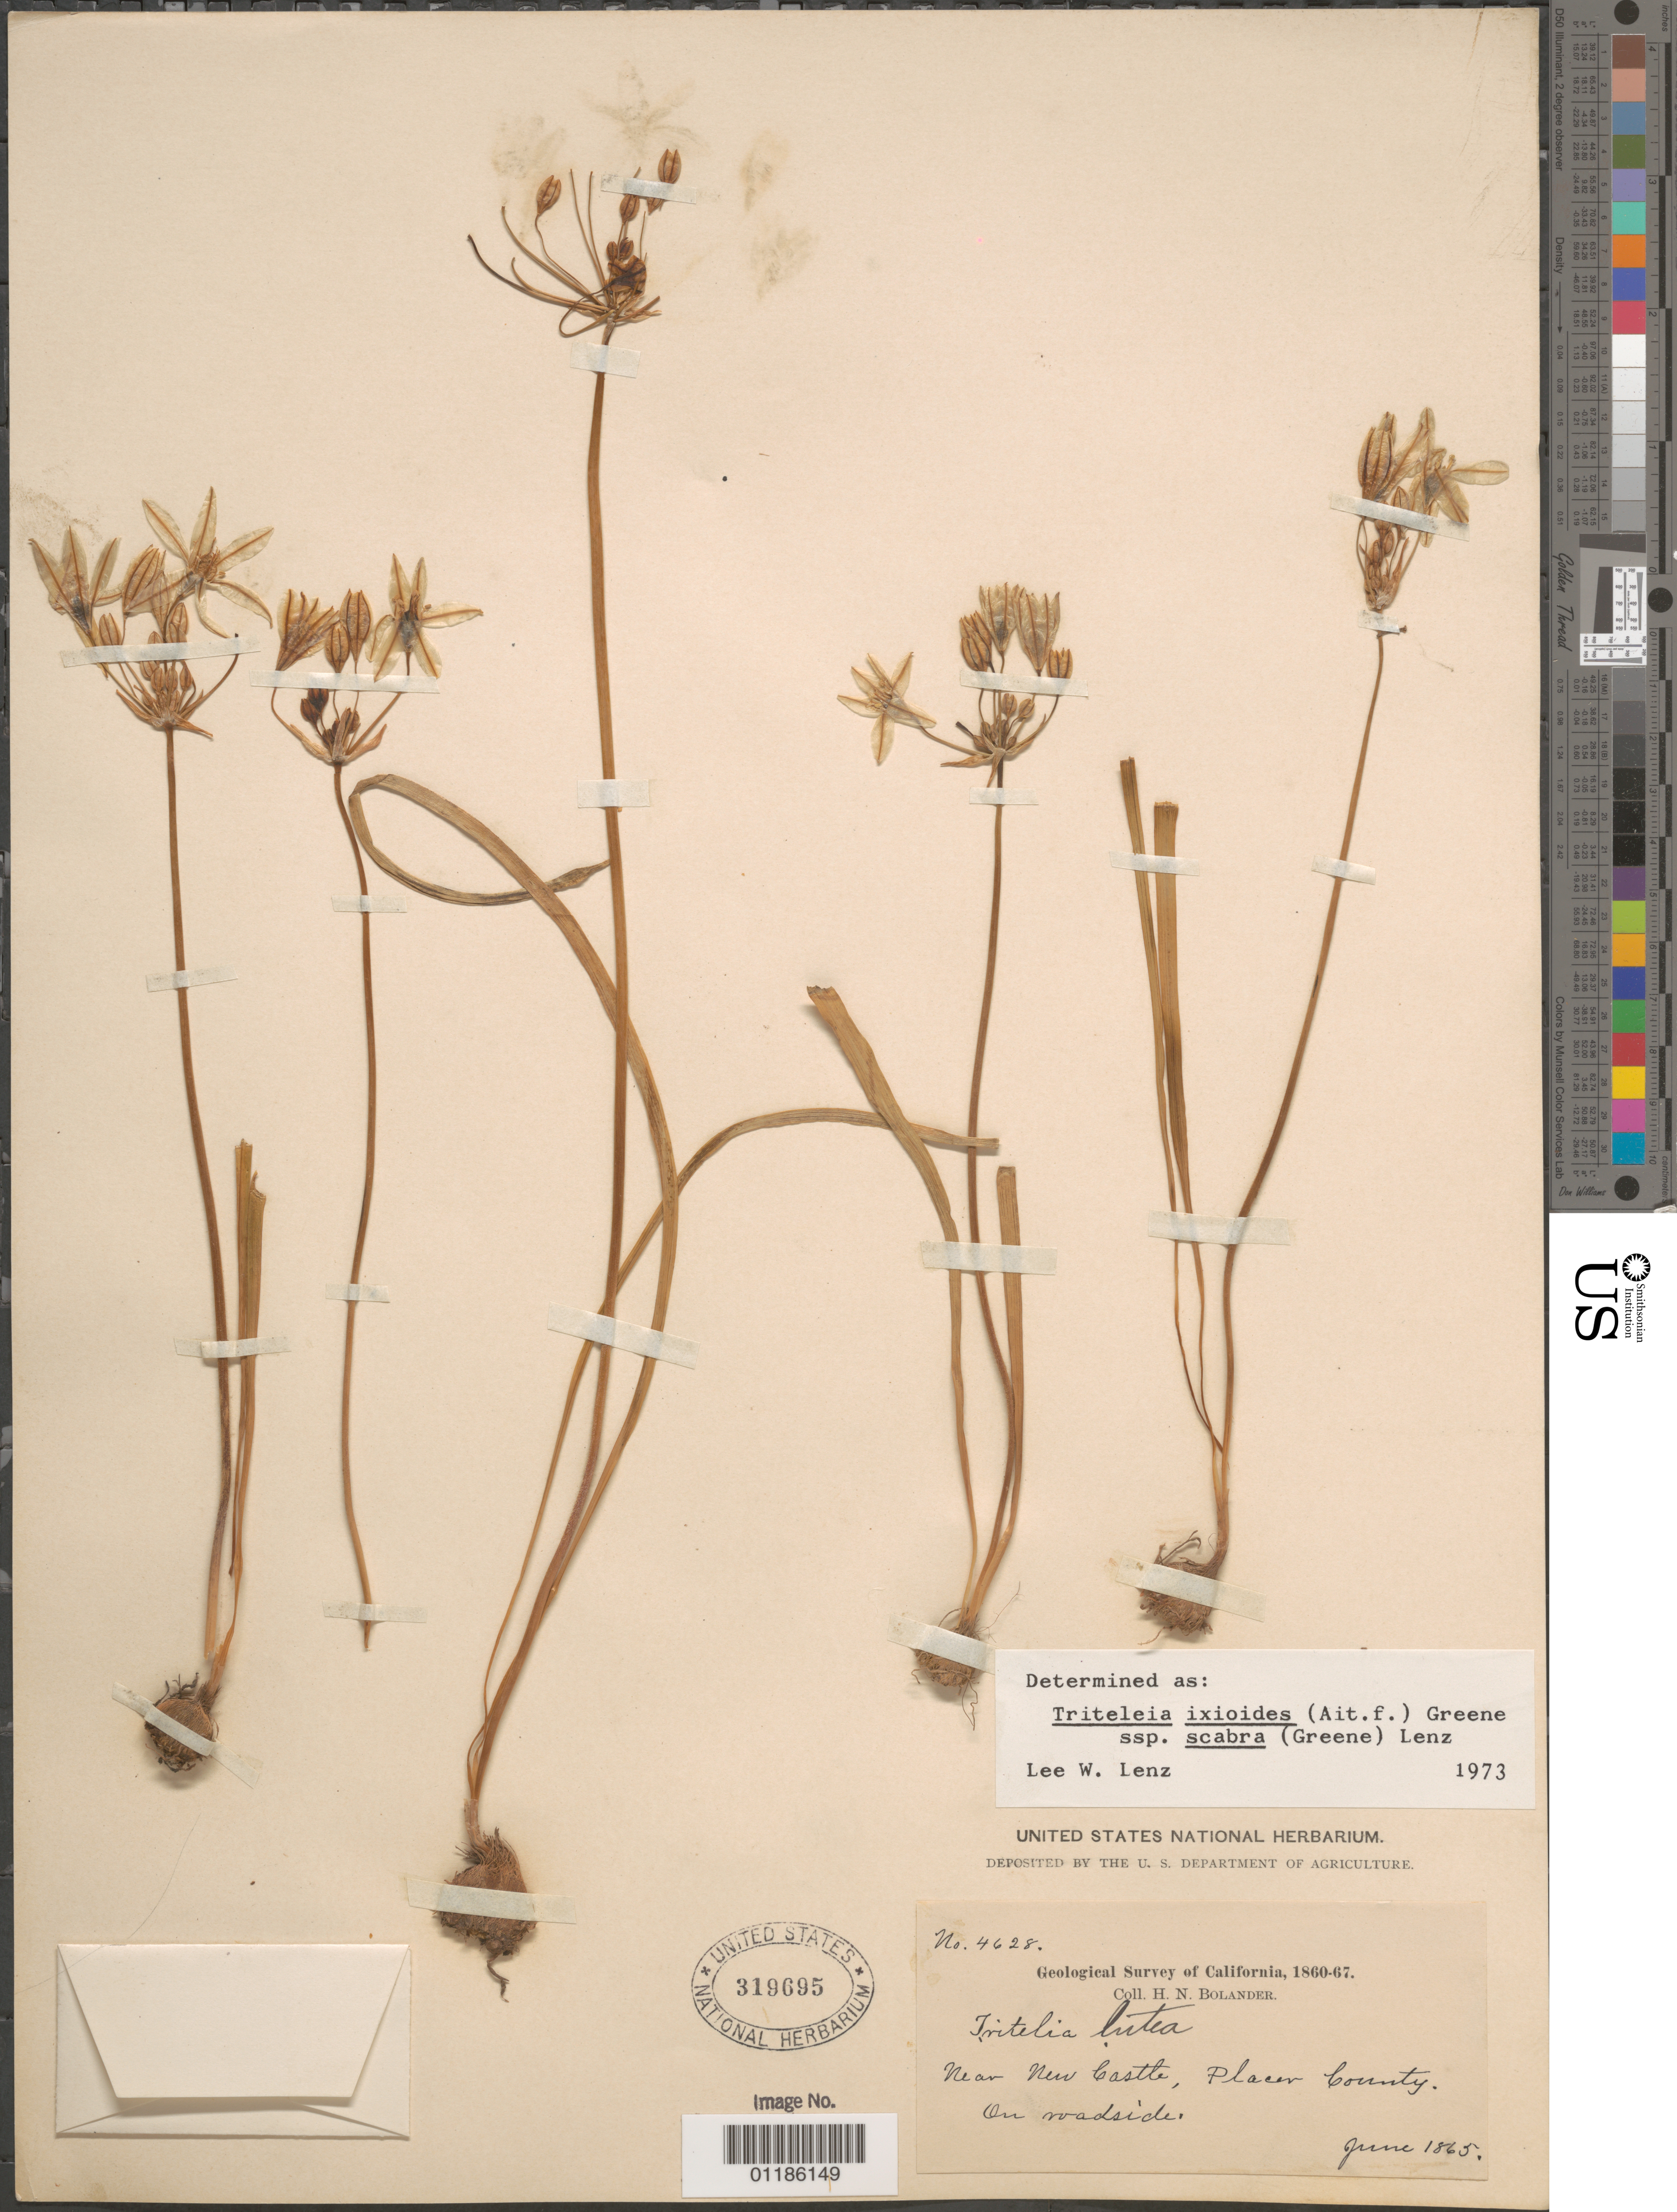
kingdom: Plantae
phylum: Tracheophyta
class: Liliopsida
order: Asparagales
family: Asparagaceae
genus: Triteleia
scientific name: Triteleia ixioides subsp. scabra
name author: (R. Br.) Greene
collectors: H. Bolander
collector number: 4628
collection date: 1865-06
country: United States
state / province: California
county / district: Placer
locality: Near New Castle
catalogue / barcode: US 319695